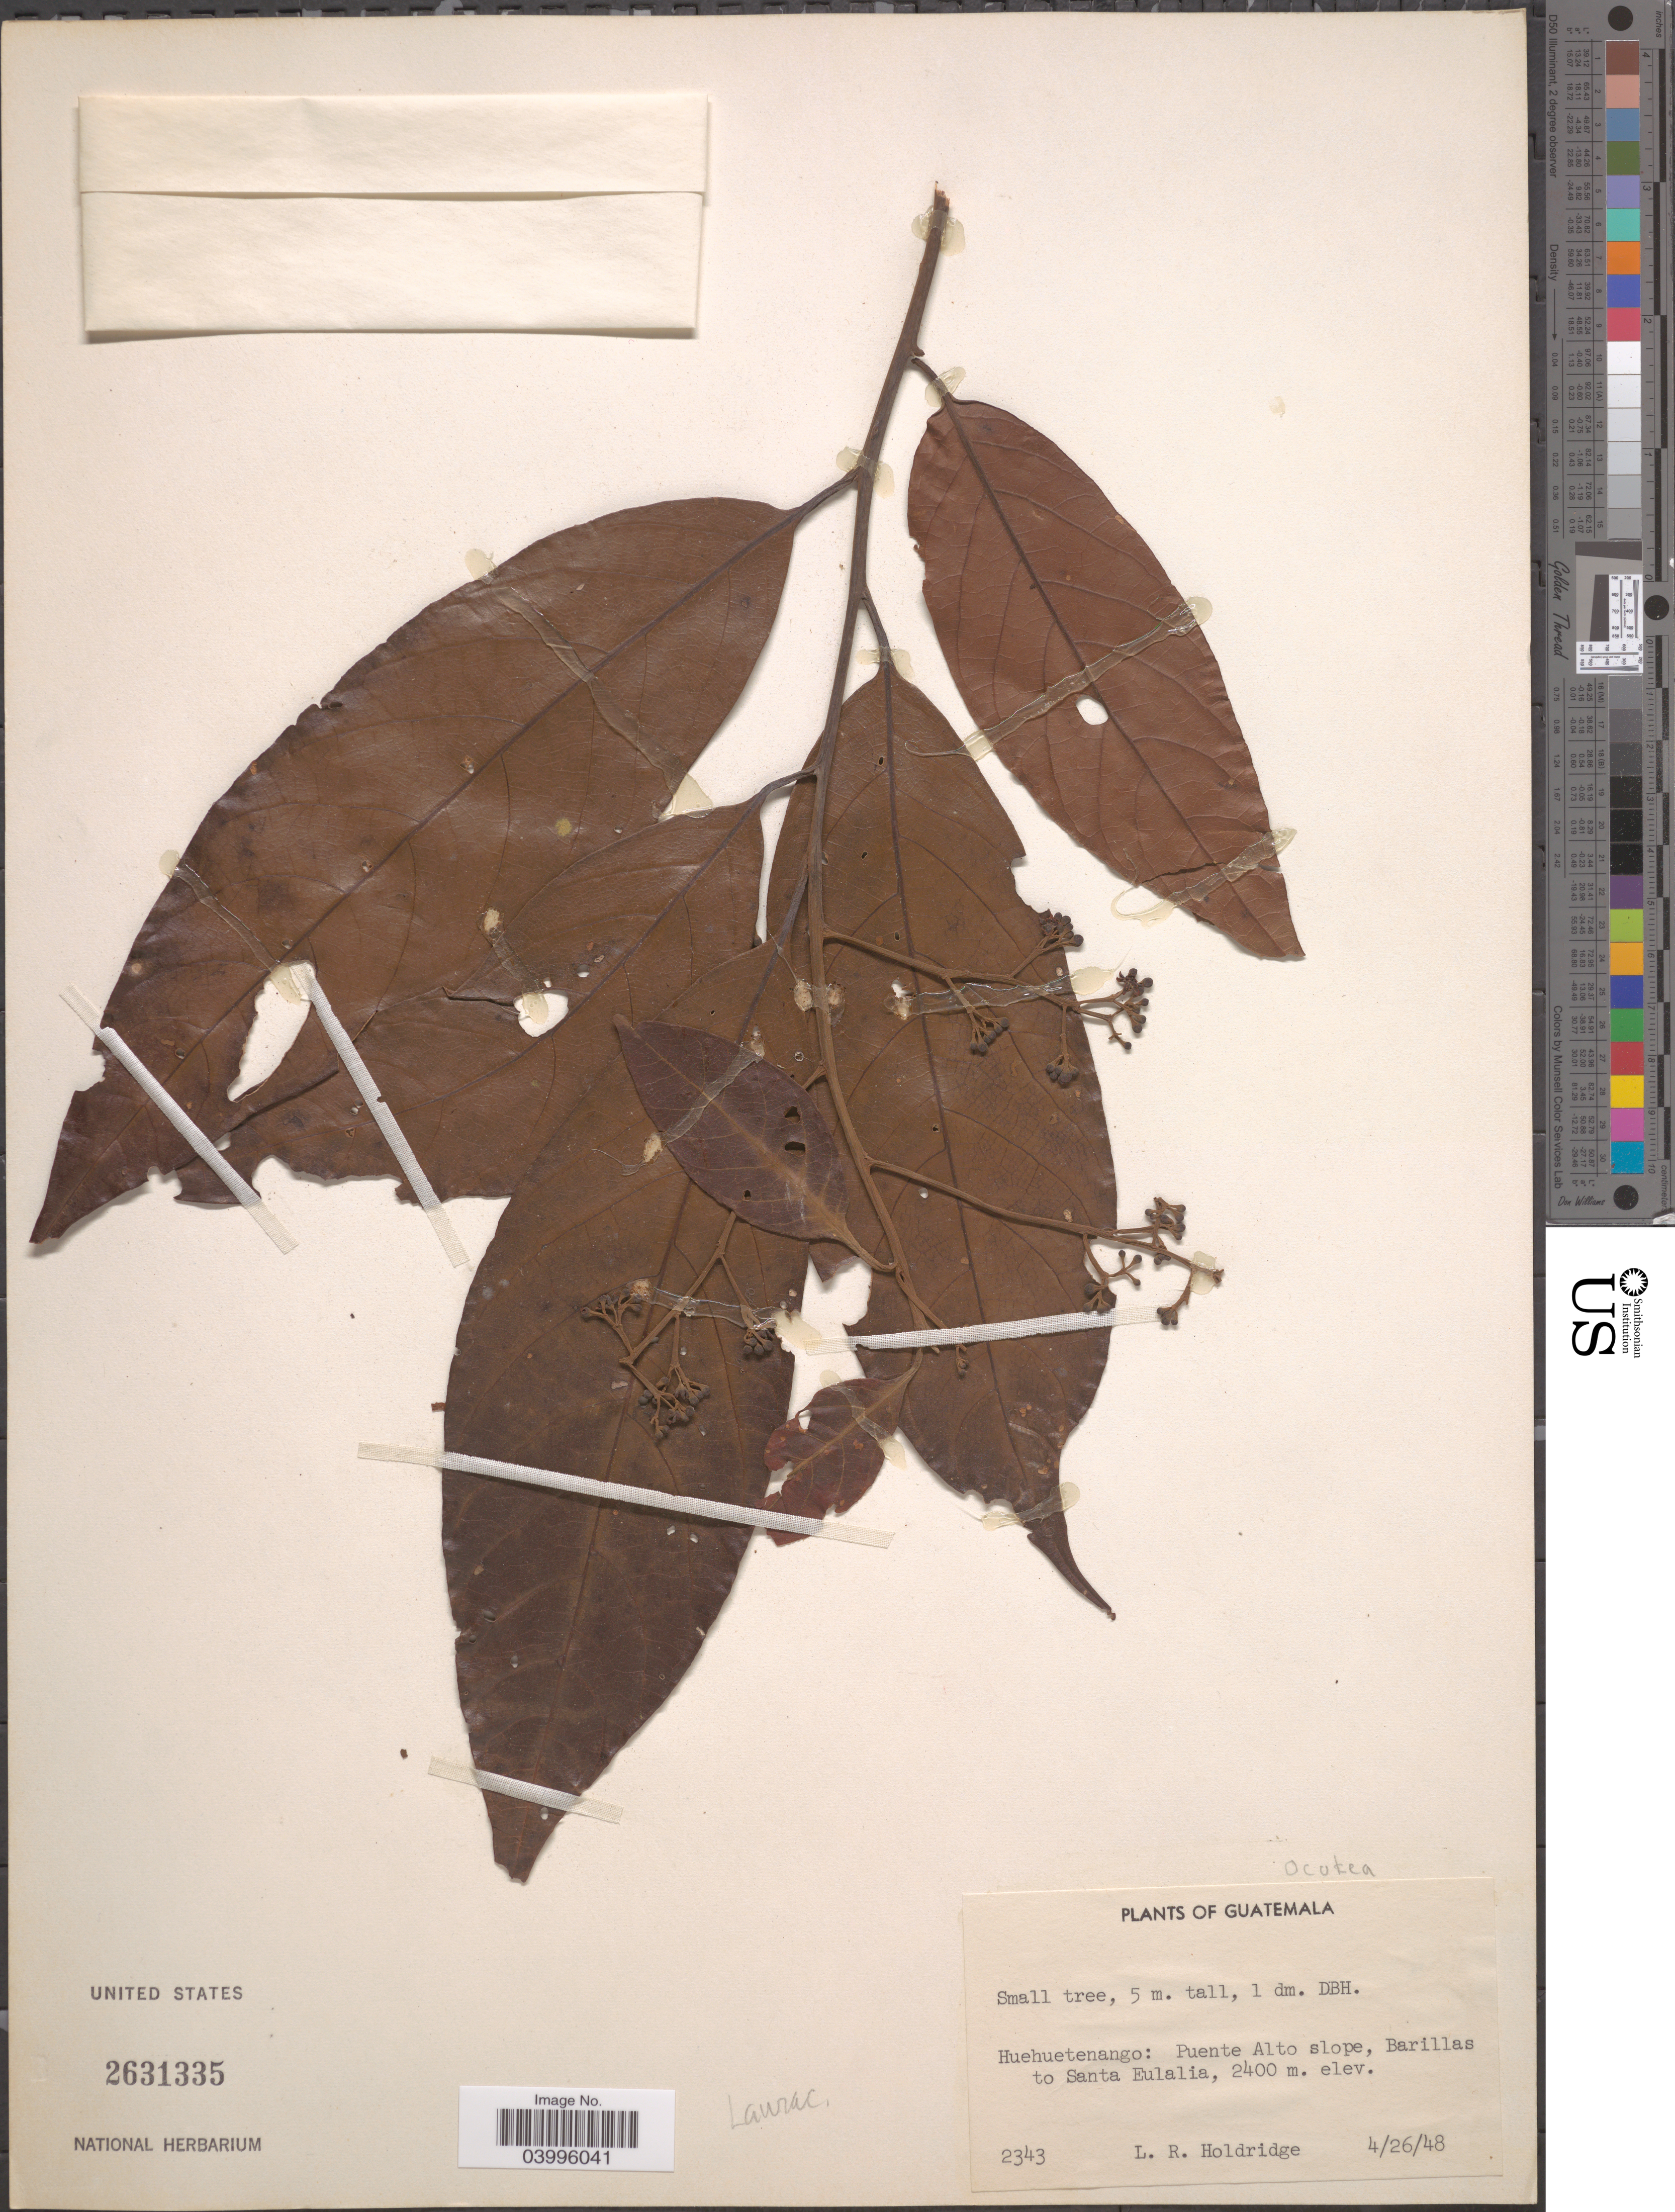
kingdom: Plantae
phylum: Tracheophyta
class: Magnoliopsida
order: Laurales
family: Lauraceae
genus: Ocotea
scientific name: Ocotea sp.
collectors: L. Holdridge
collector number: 2343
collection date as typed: Transcribed d/m/y: 26/4/48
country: Guatemala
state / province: Huehuetenango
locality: Puente Alto slope, Barillas to Santa Eulalia.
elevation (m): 2400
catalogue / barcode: US 2631335